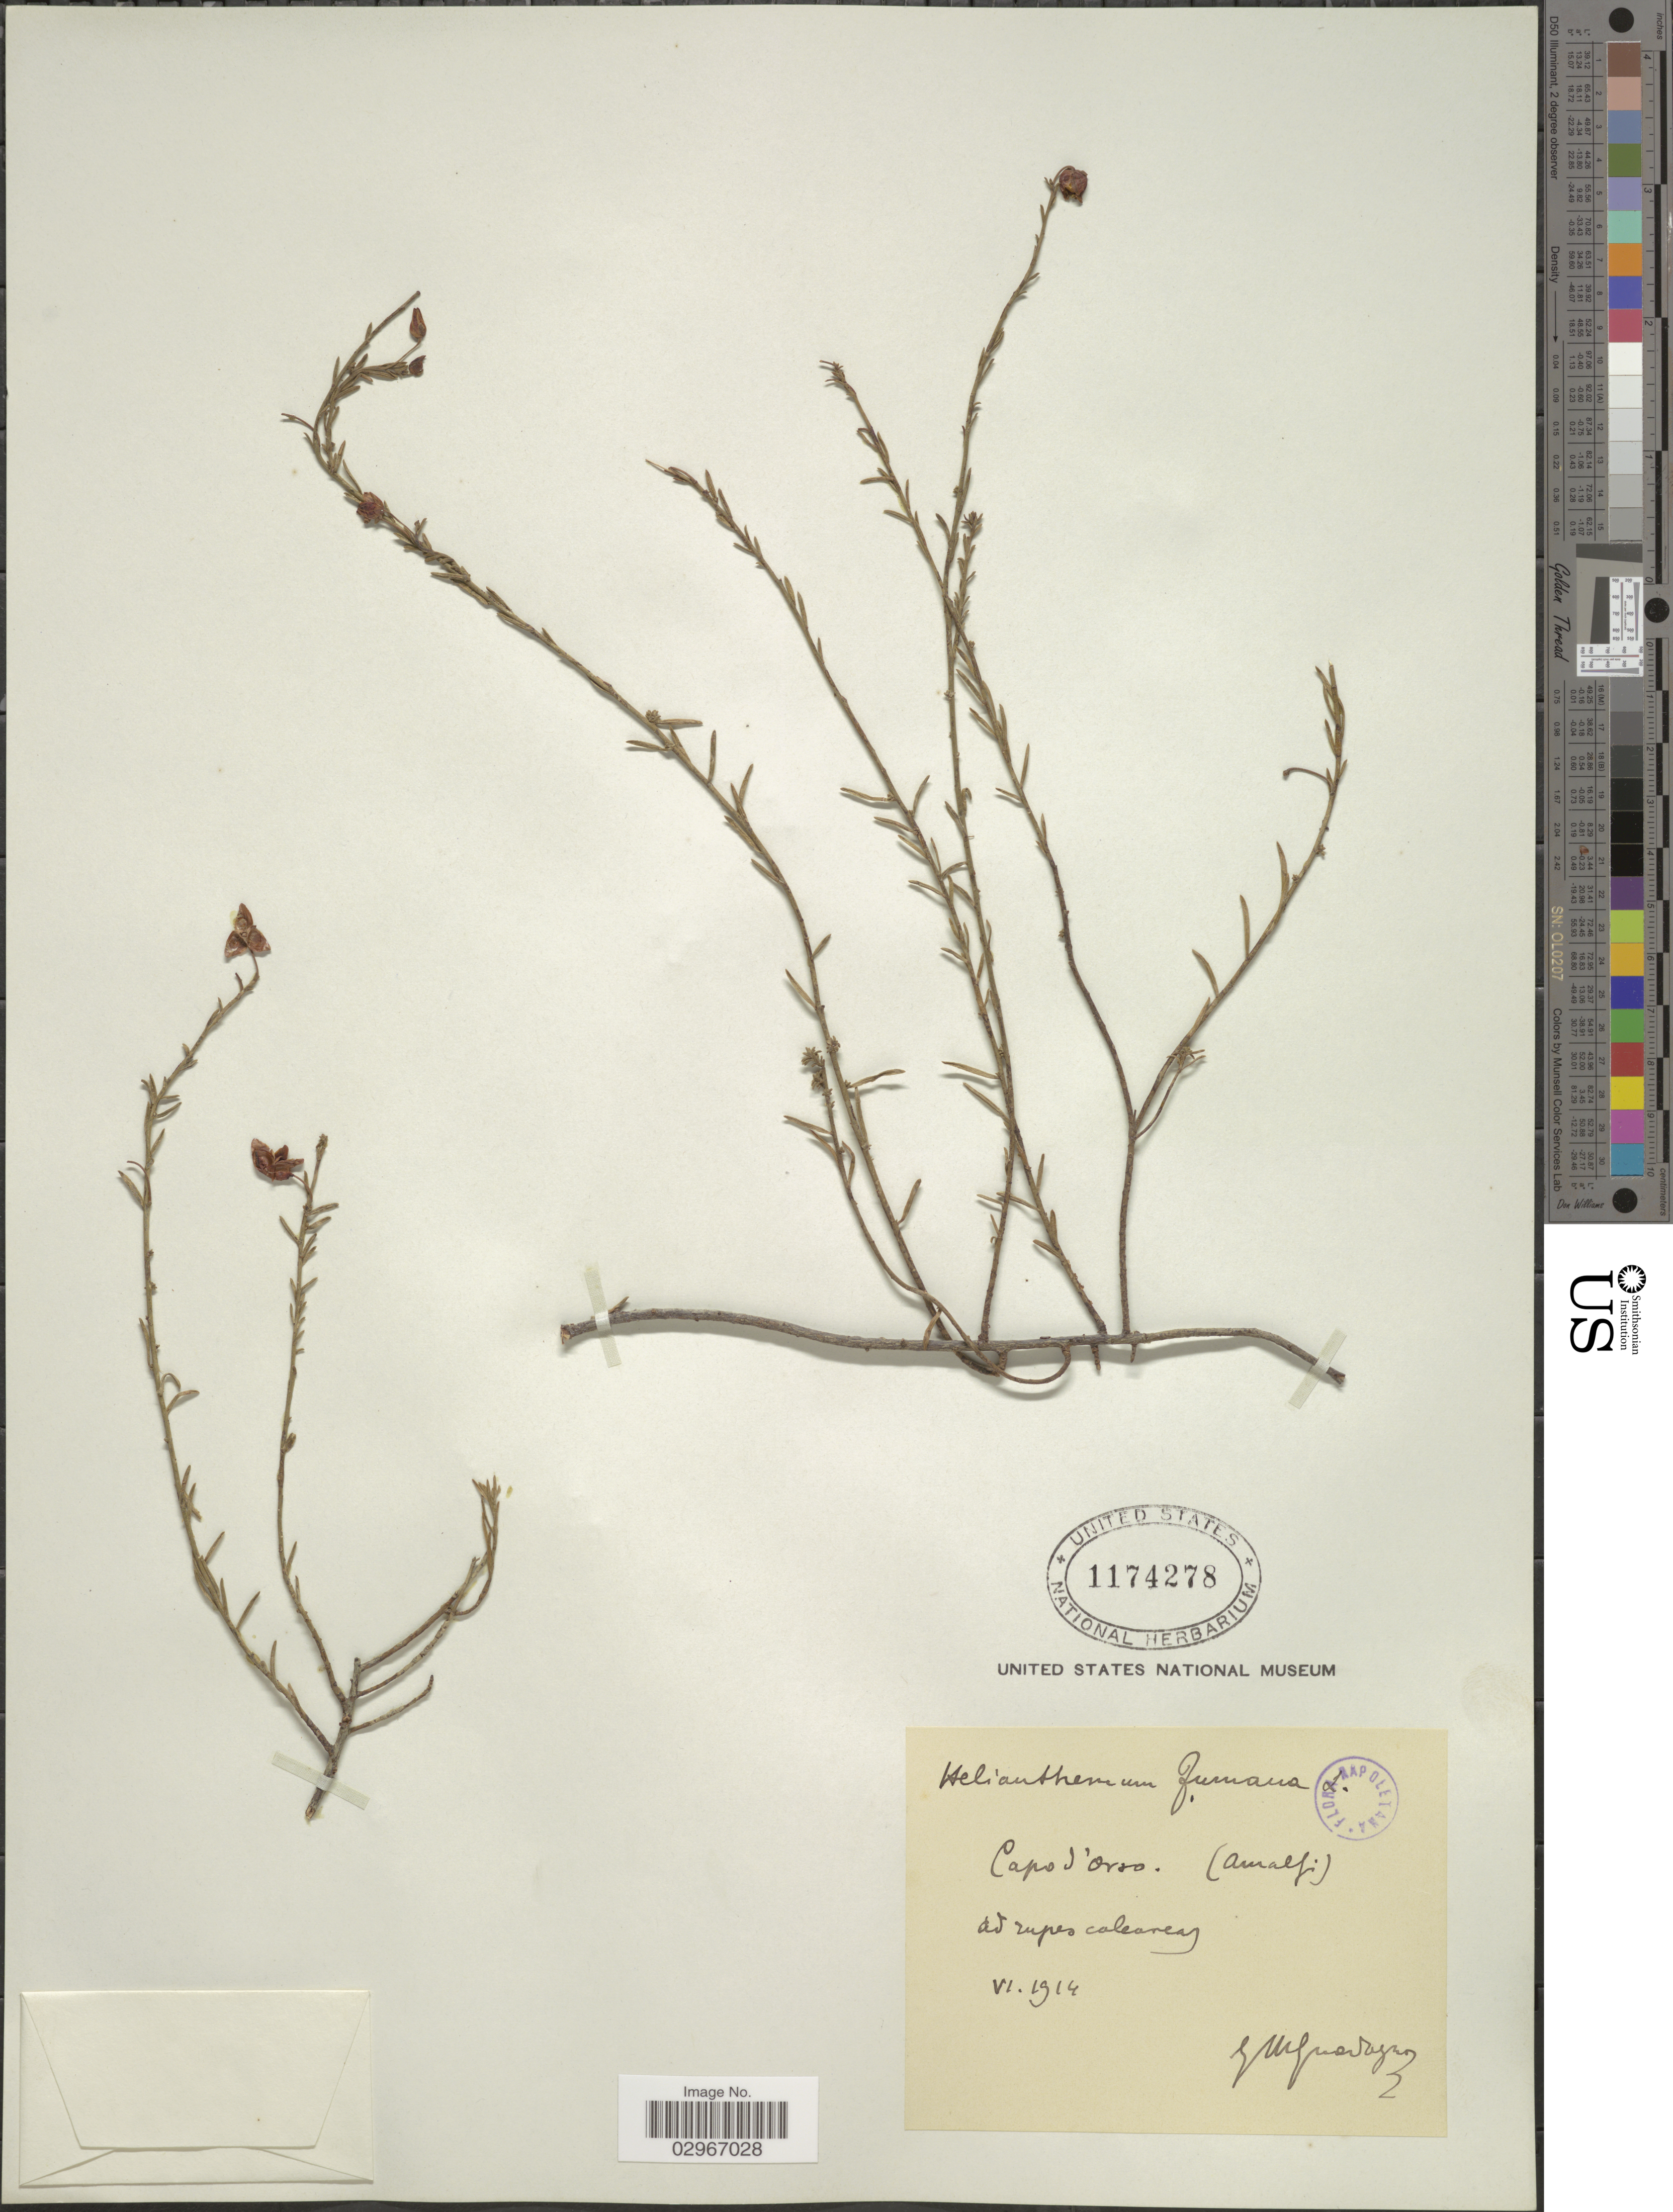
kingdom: Plantae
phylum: Tracheophyta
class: Magnoliopsida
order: Malvales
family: Cistaceae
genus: Helianthemum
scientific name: Helianthemum fumana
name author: Mill.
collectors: G. Urguadagnoz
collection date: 1914-06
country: Italy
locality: Capo d'Orso (Amalfi) ad rupes calcareas.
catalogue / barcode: US 1174278